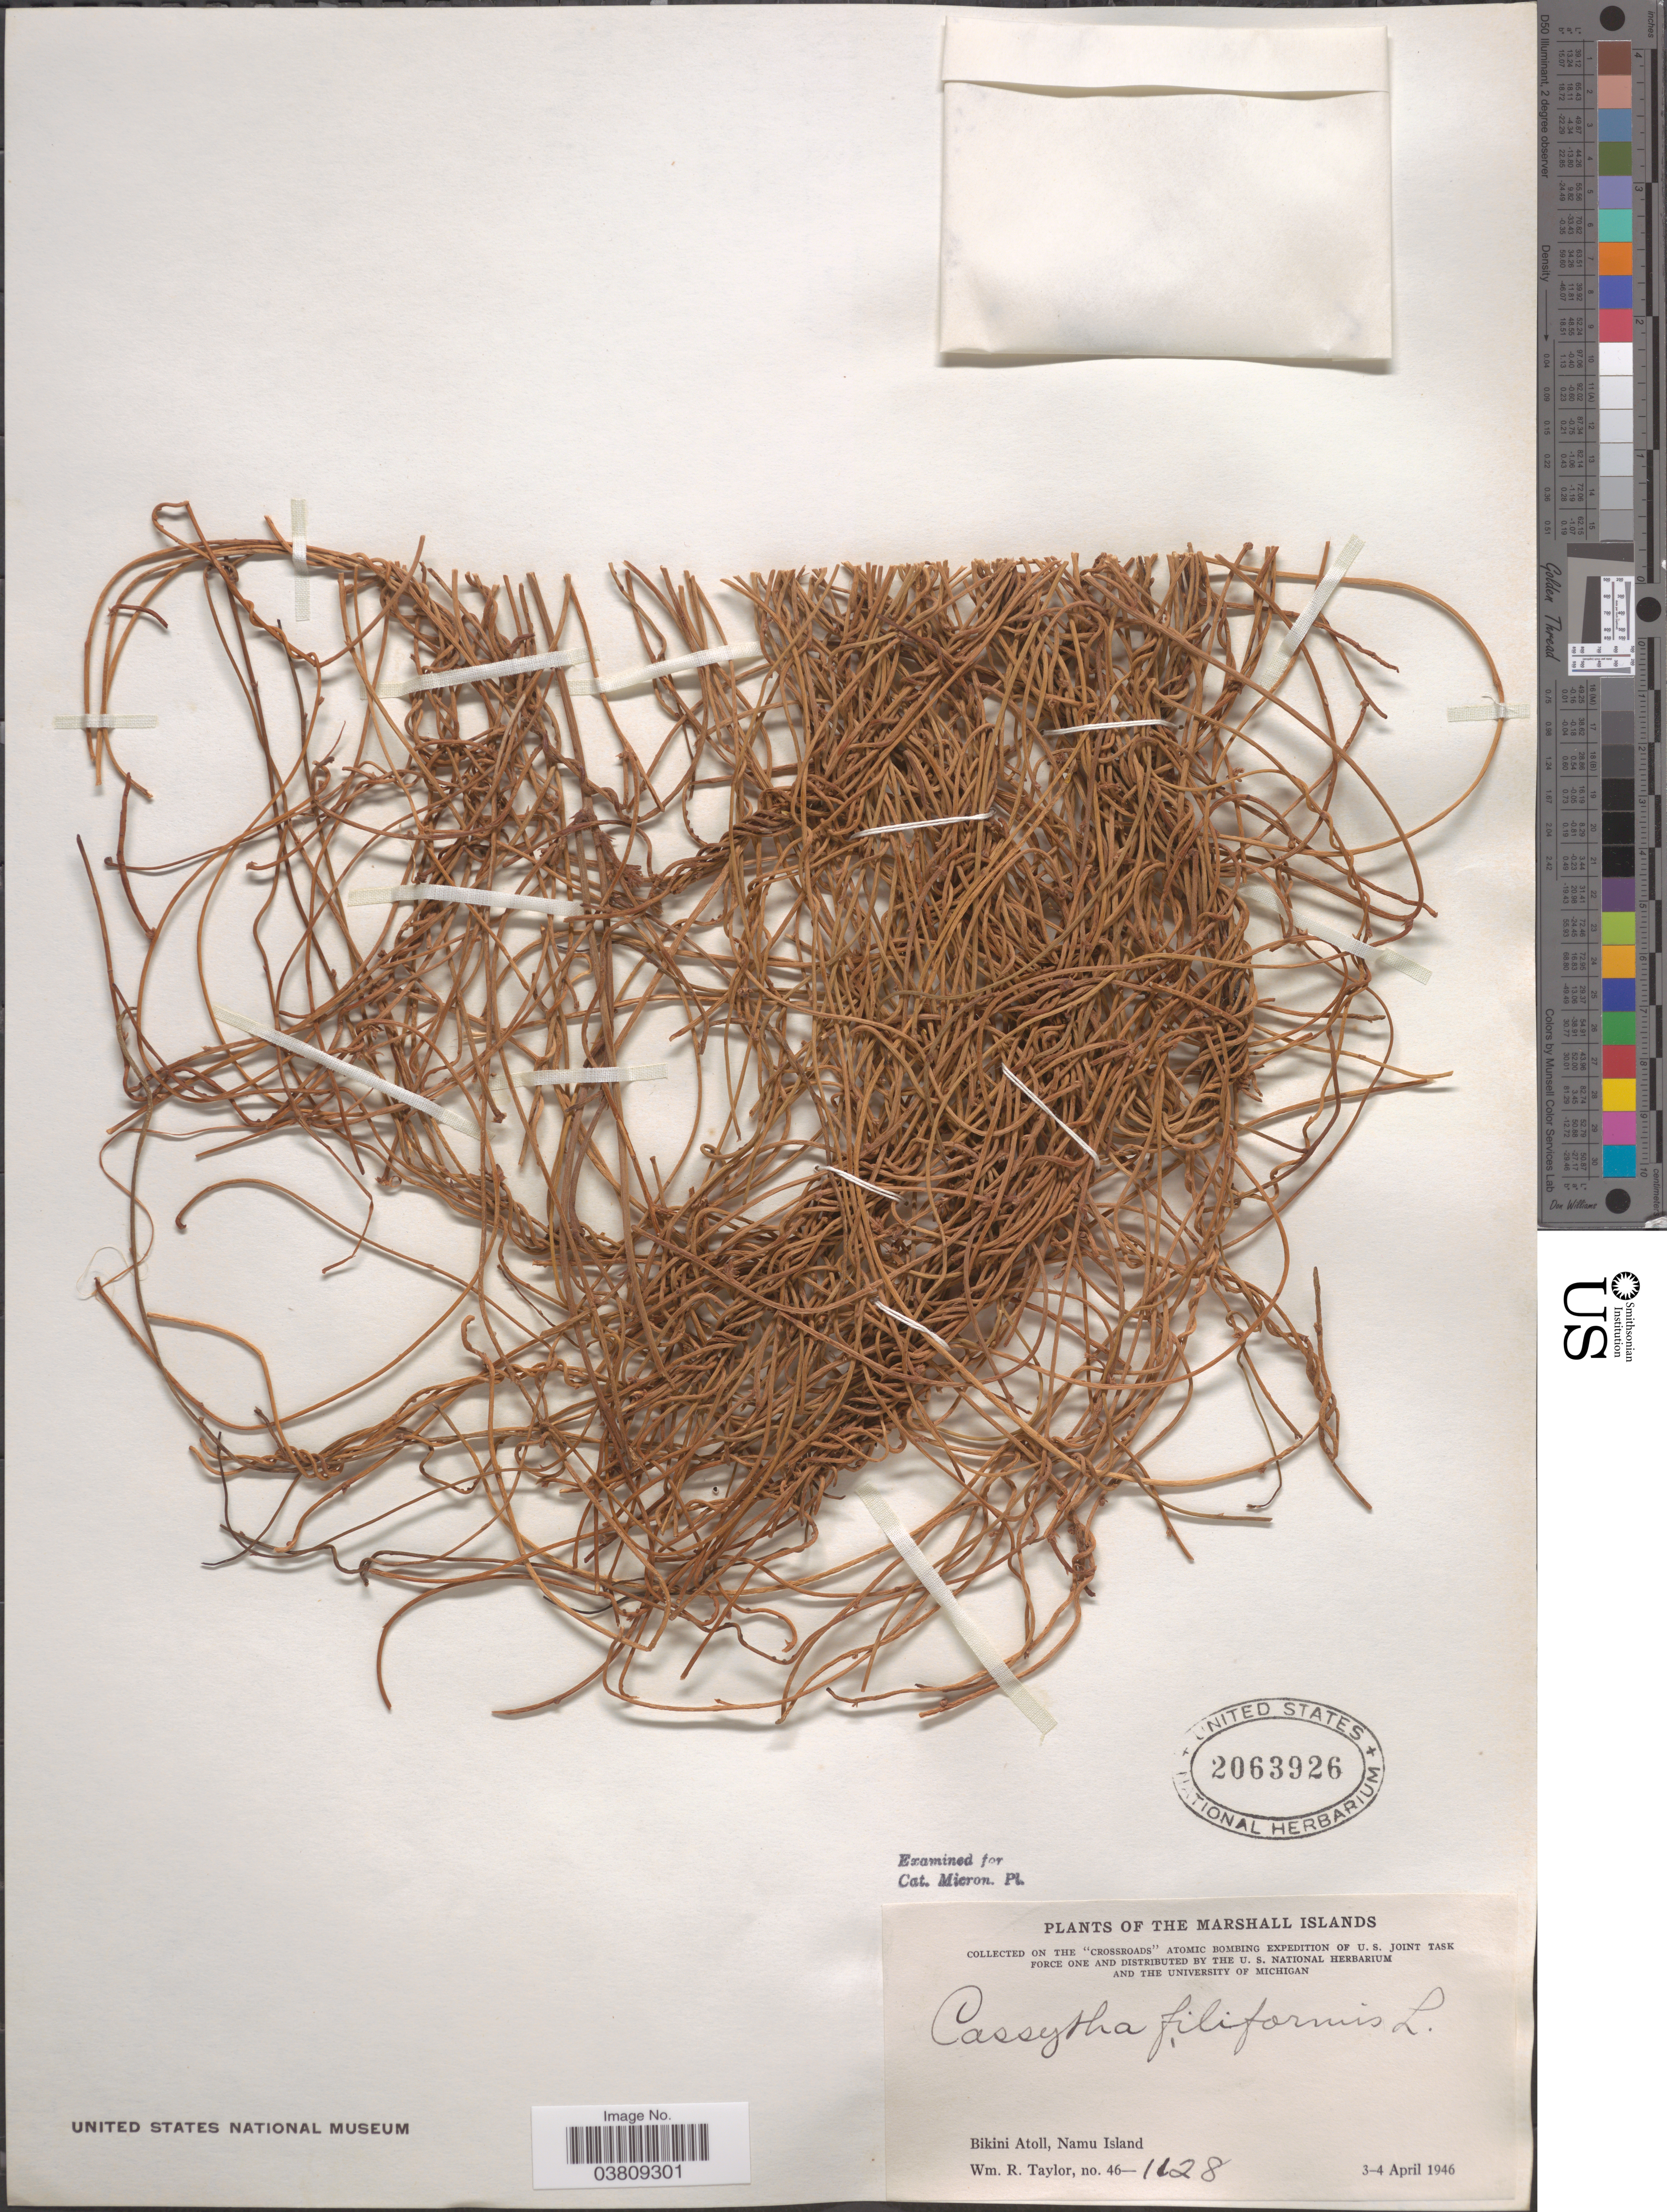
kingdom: Plantae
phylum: Tracheophyta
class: Magnoliopsida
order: Laurales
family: Lauraceae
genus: Cassytha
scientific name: Cassytha filiformis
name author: L.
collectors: W. R. Taylor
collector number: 46-1128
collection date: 1946-04-03/1946-04-04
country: Marshall Islands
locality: Bikini Atoll, Namu Island.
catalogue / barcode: US 2063926